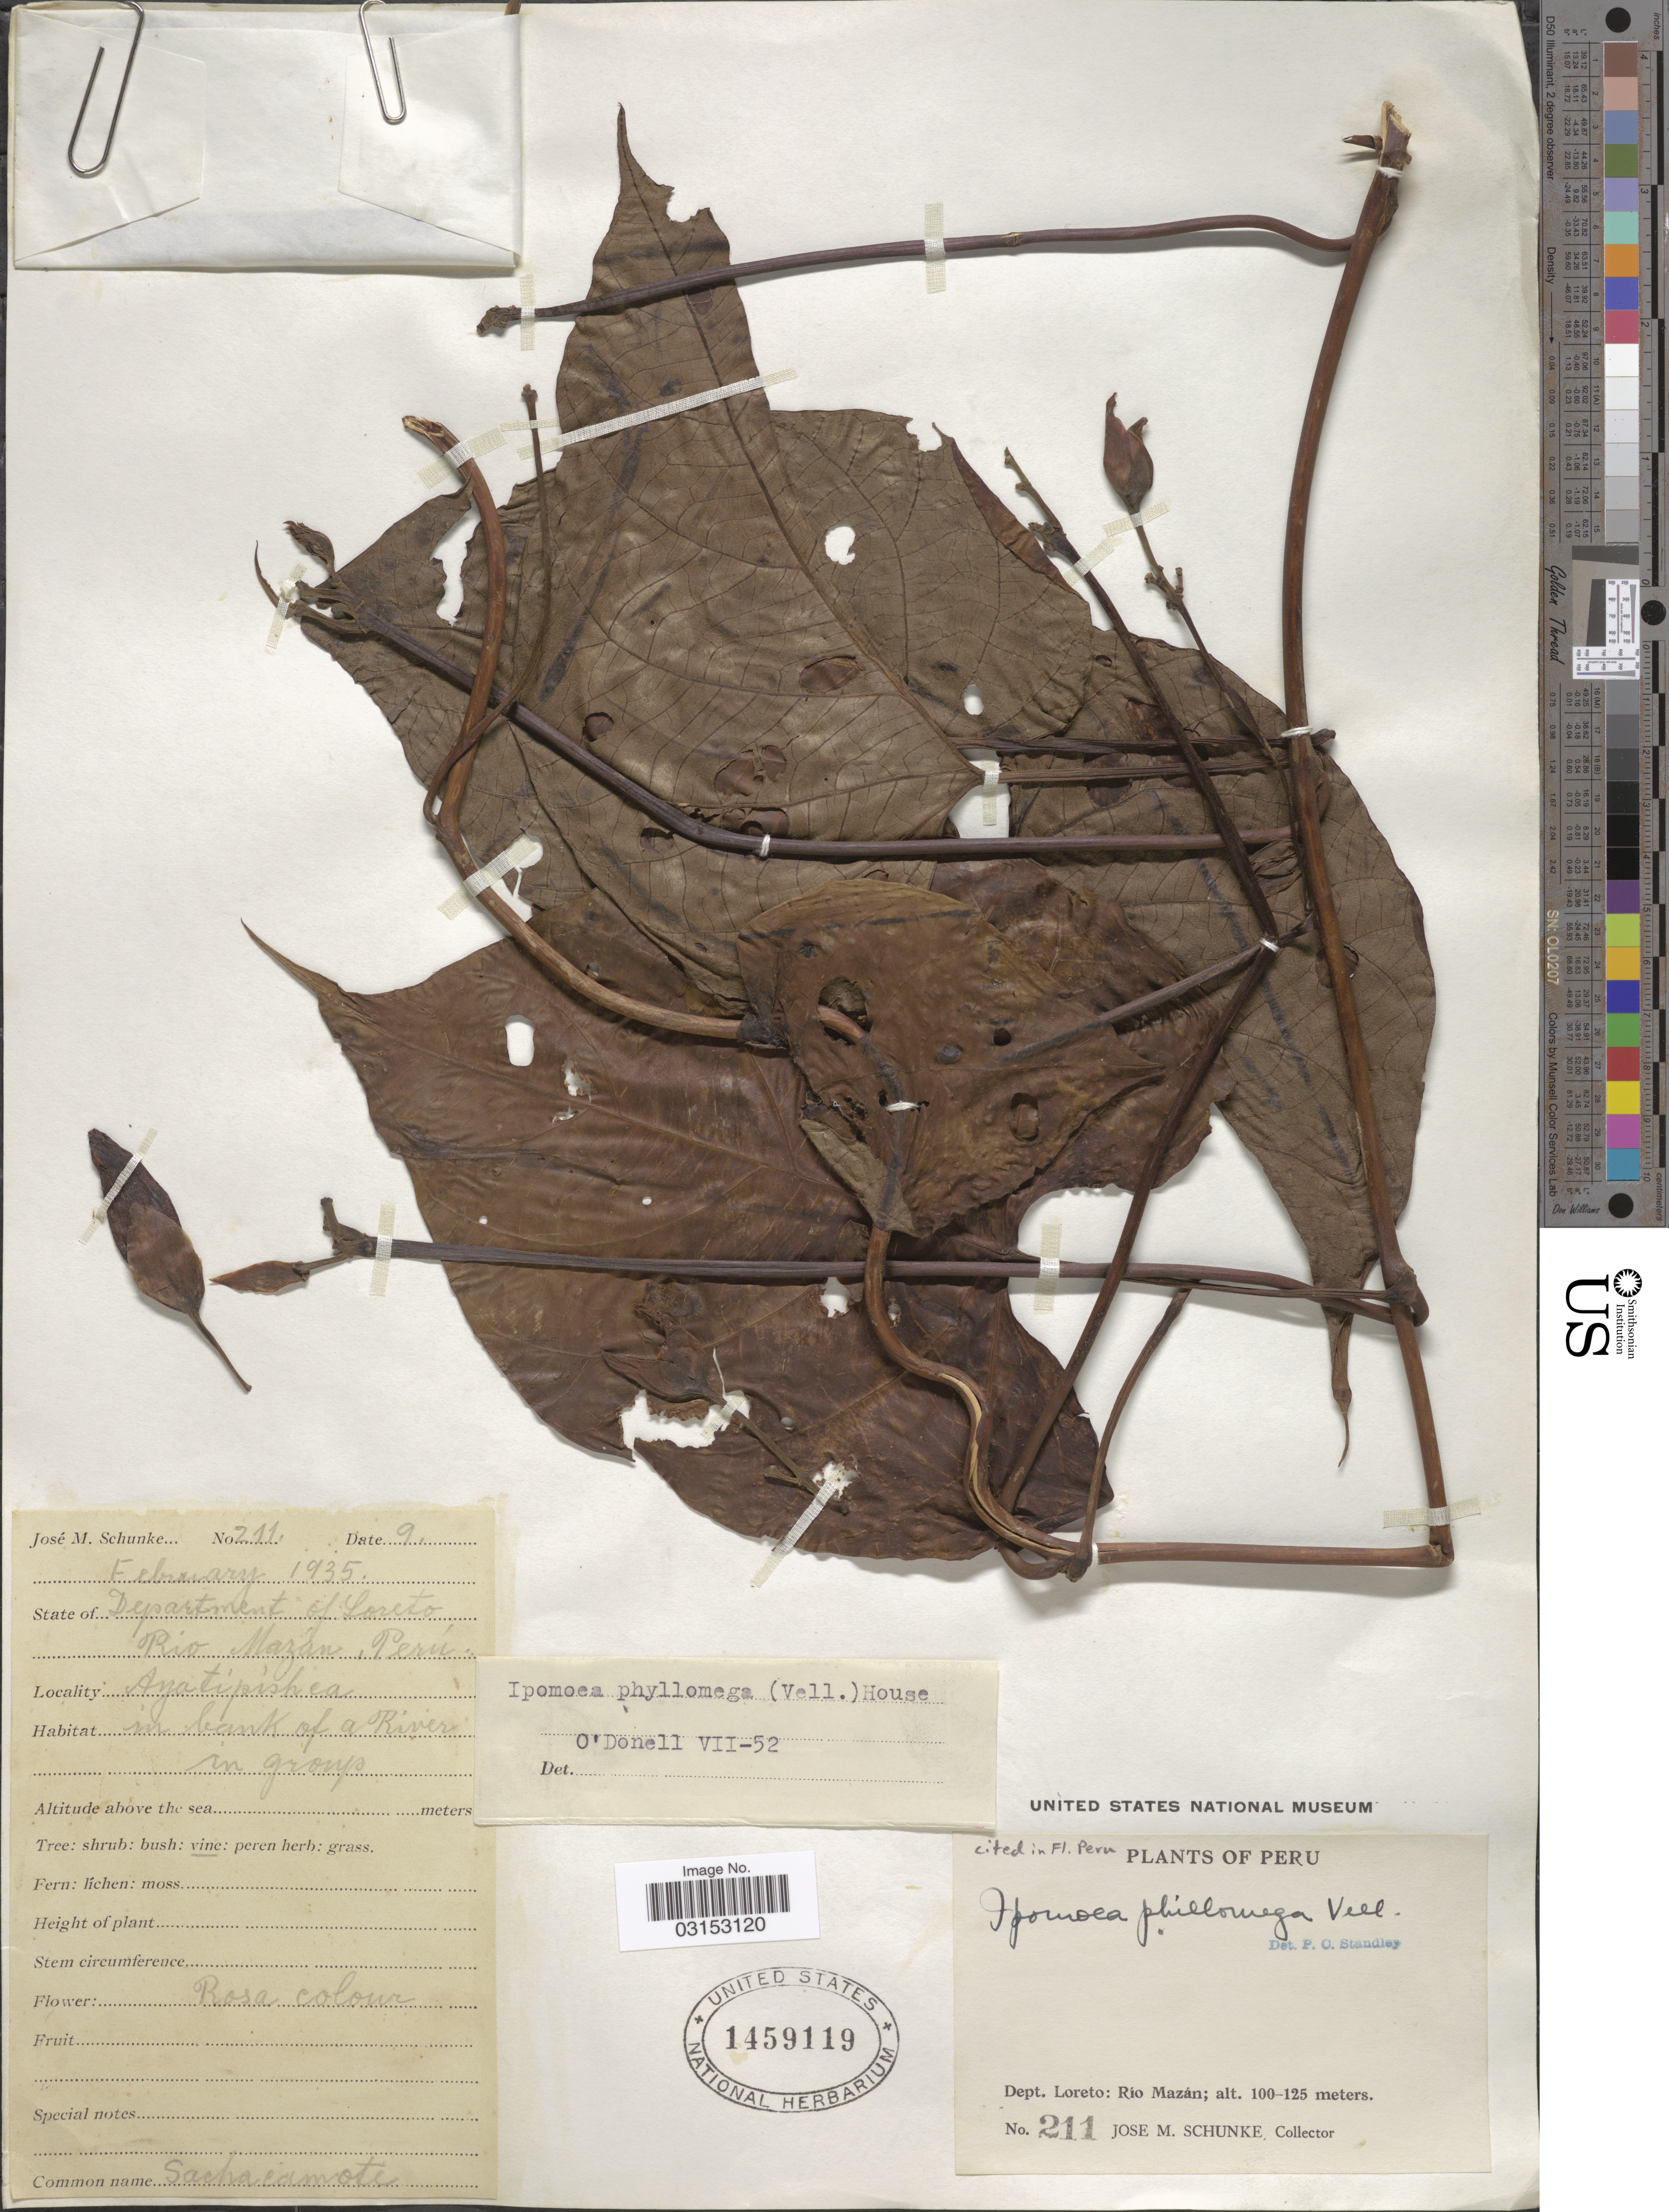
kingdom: Plantae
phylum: Tracheophyta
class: Magnoliopsida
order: Solanales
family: Convolvulaceae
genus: Ipomoea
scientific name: Ipomoea philomega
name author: (Vell.) House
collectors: J. M. Schunke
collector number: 211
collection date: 1935-02-09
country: Peru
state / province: Loreto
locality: Ayatipishca, Río Mazán, Department of Loreto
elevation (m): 100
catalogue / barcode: US 1459119